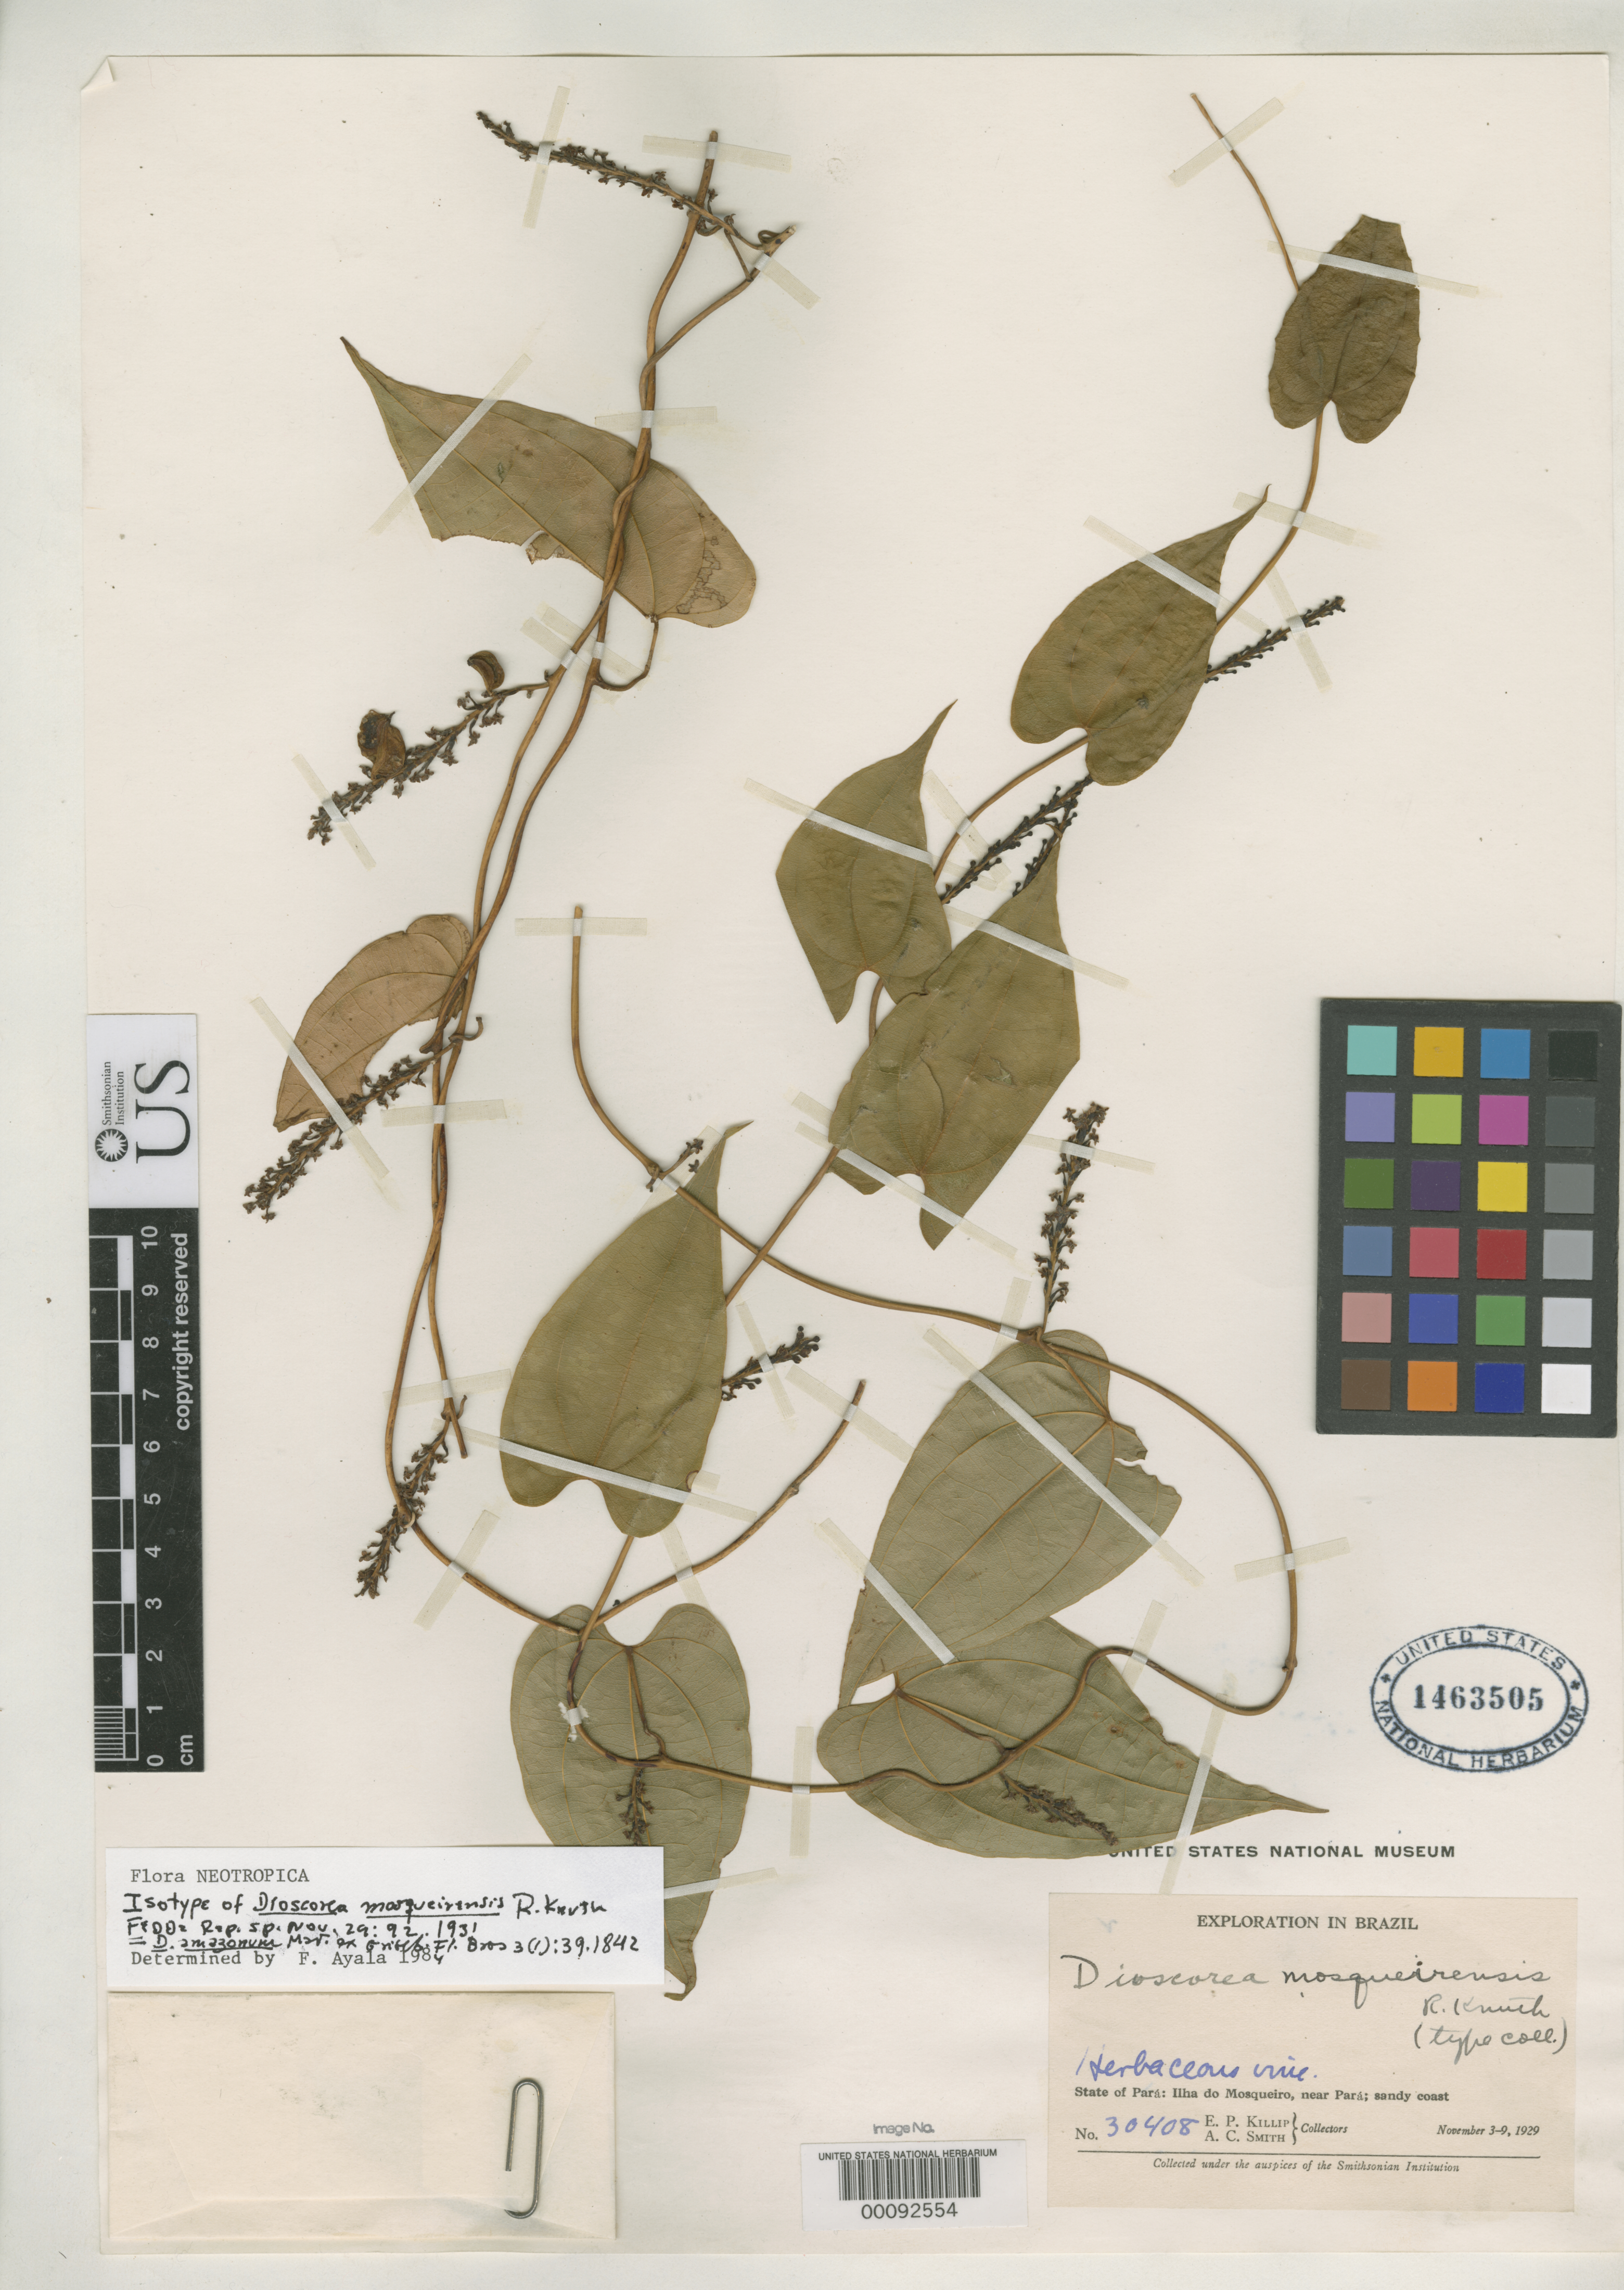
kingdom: Plantae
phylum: Tracheophyta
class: Liliopsida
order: Dioscoreales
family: Dioscoreaceae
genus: Dioscorea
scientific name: Dioscorea mosqueirensis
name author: R. Knuth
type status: Isotype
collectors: E. P. Killip & A. C. Smith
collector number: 30408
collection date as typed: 03 Nov 1929 to 09 Nov 1929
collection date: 1929-11-03/1929-11-09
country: Brazil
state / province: Pará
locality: Ilha Domosqueiro near Para.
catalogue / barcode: US 1463505